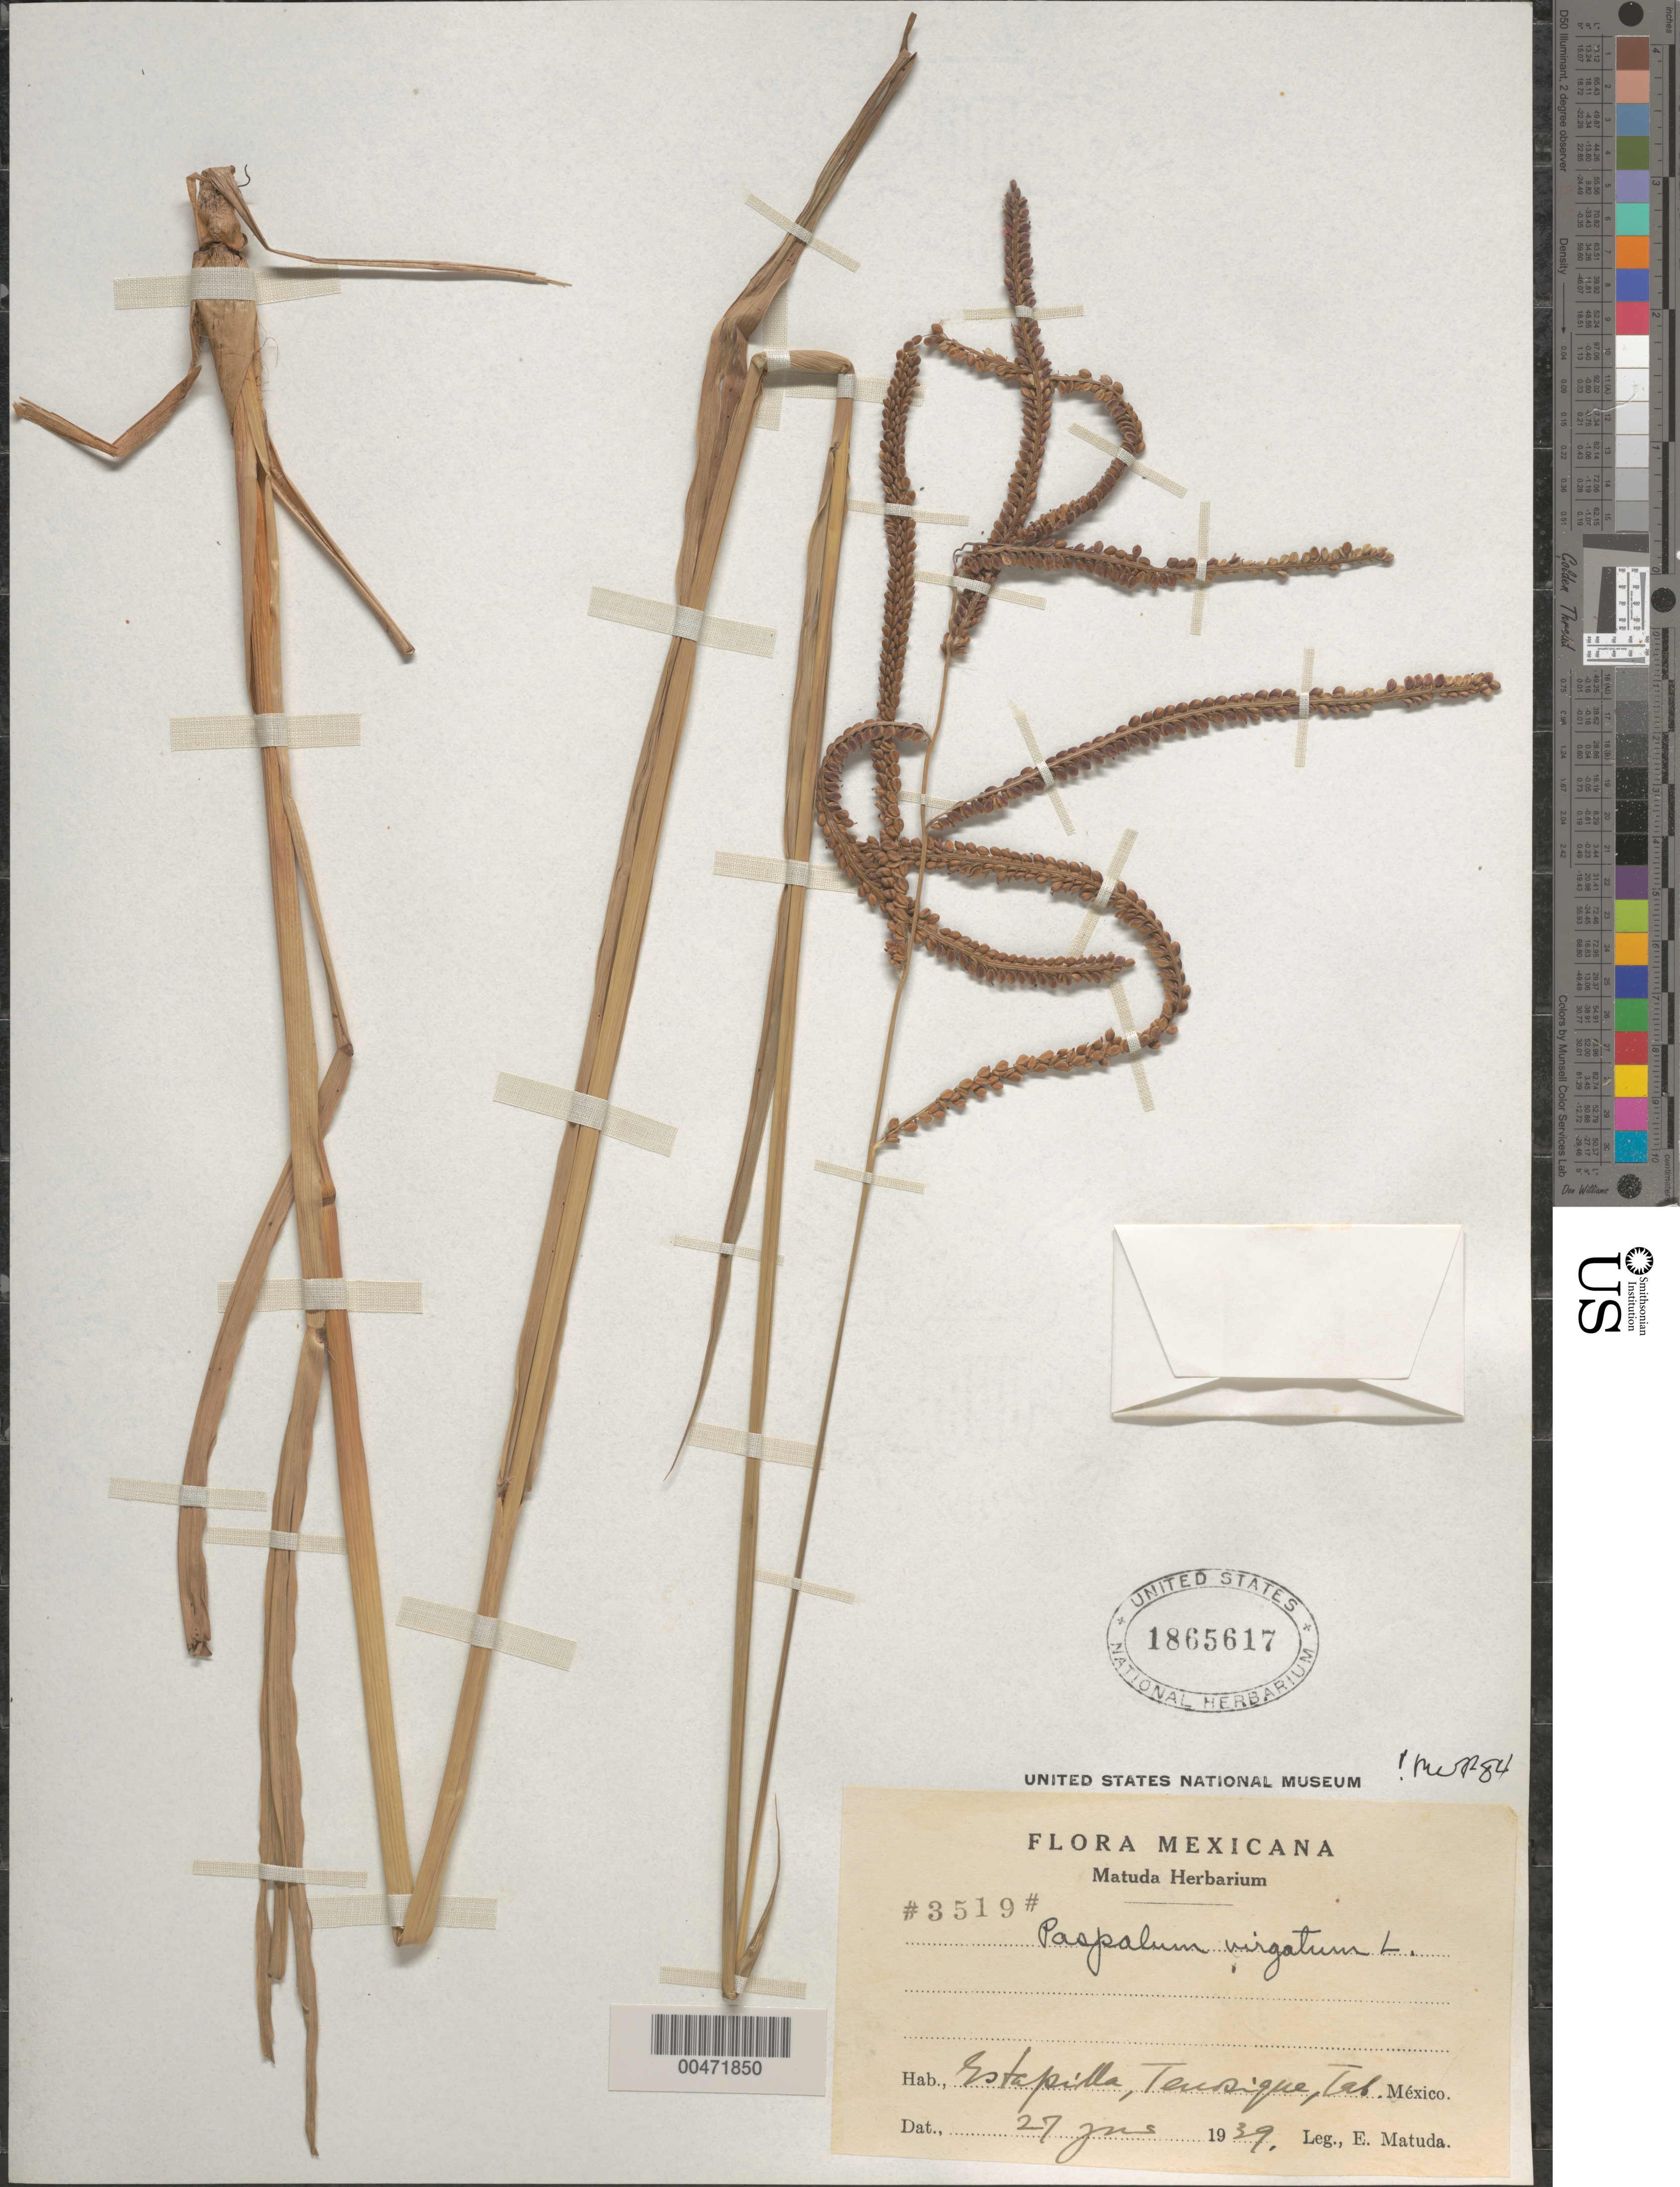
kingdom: Plantae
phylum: Tracheophyta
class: Liliopsida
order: Poales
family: Poaceae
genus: Paspalum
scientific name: Paspalum virgatum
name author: L.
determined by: Pohl, R. W.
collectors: E. Matuda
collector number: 3519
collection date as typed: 27 Jun 1939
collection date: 1939-06-27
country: Mexico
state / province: Tabasco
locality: Estapilla, Tenosique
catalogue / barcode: US 1865617